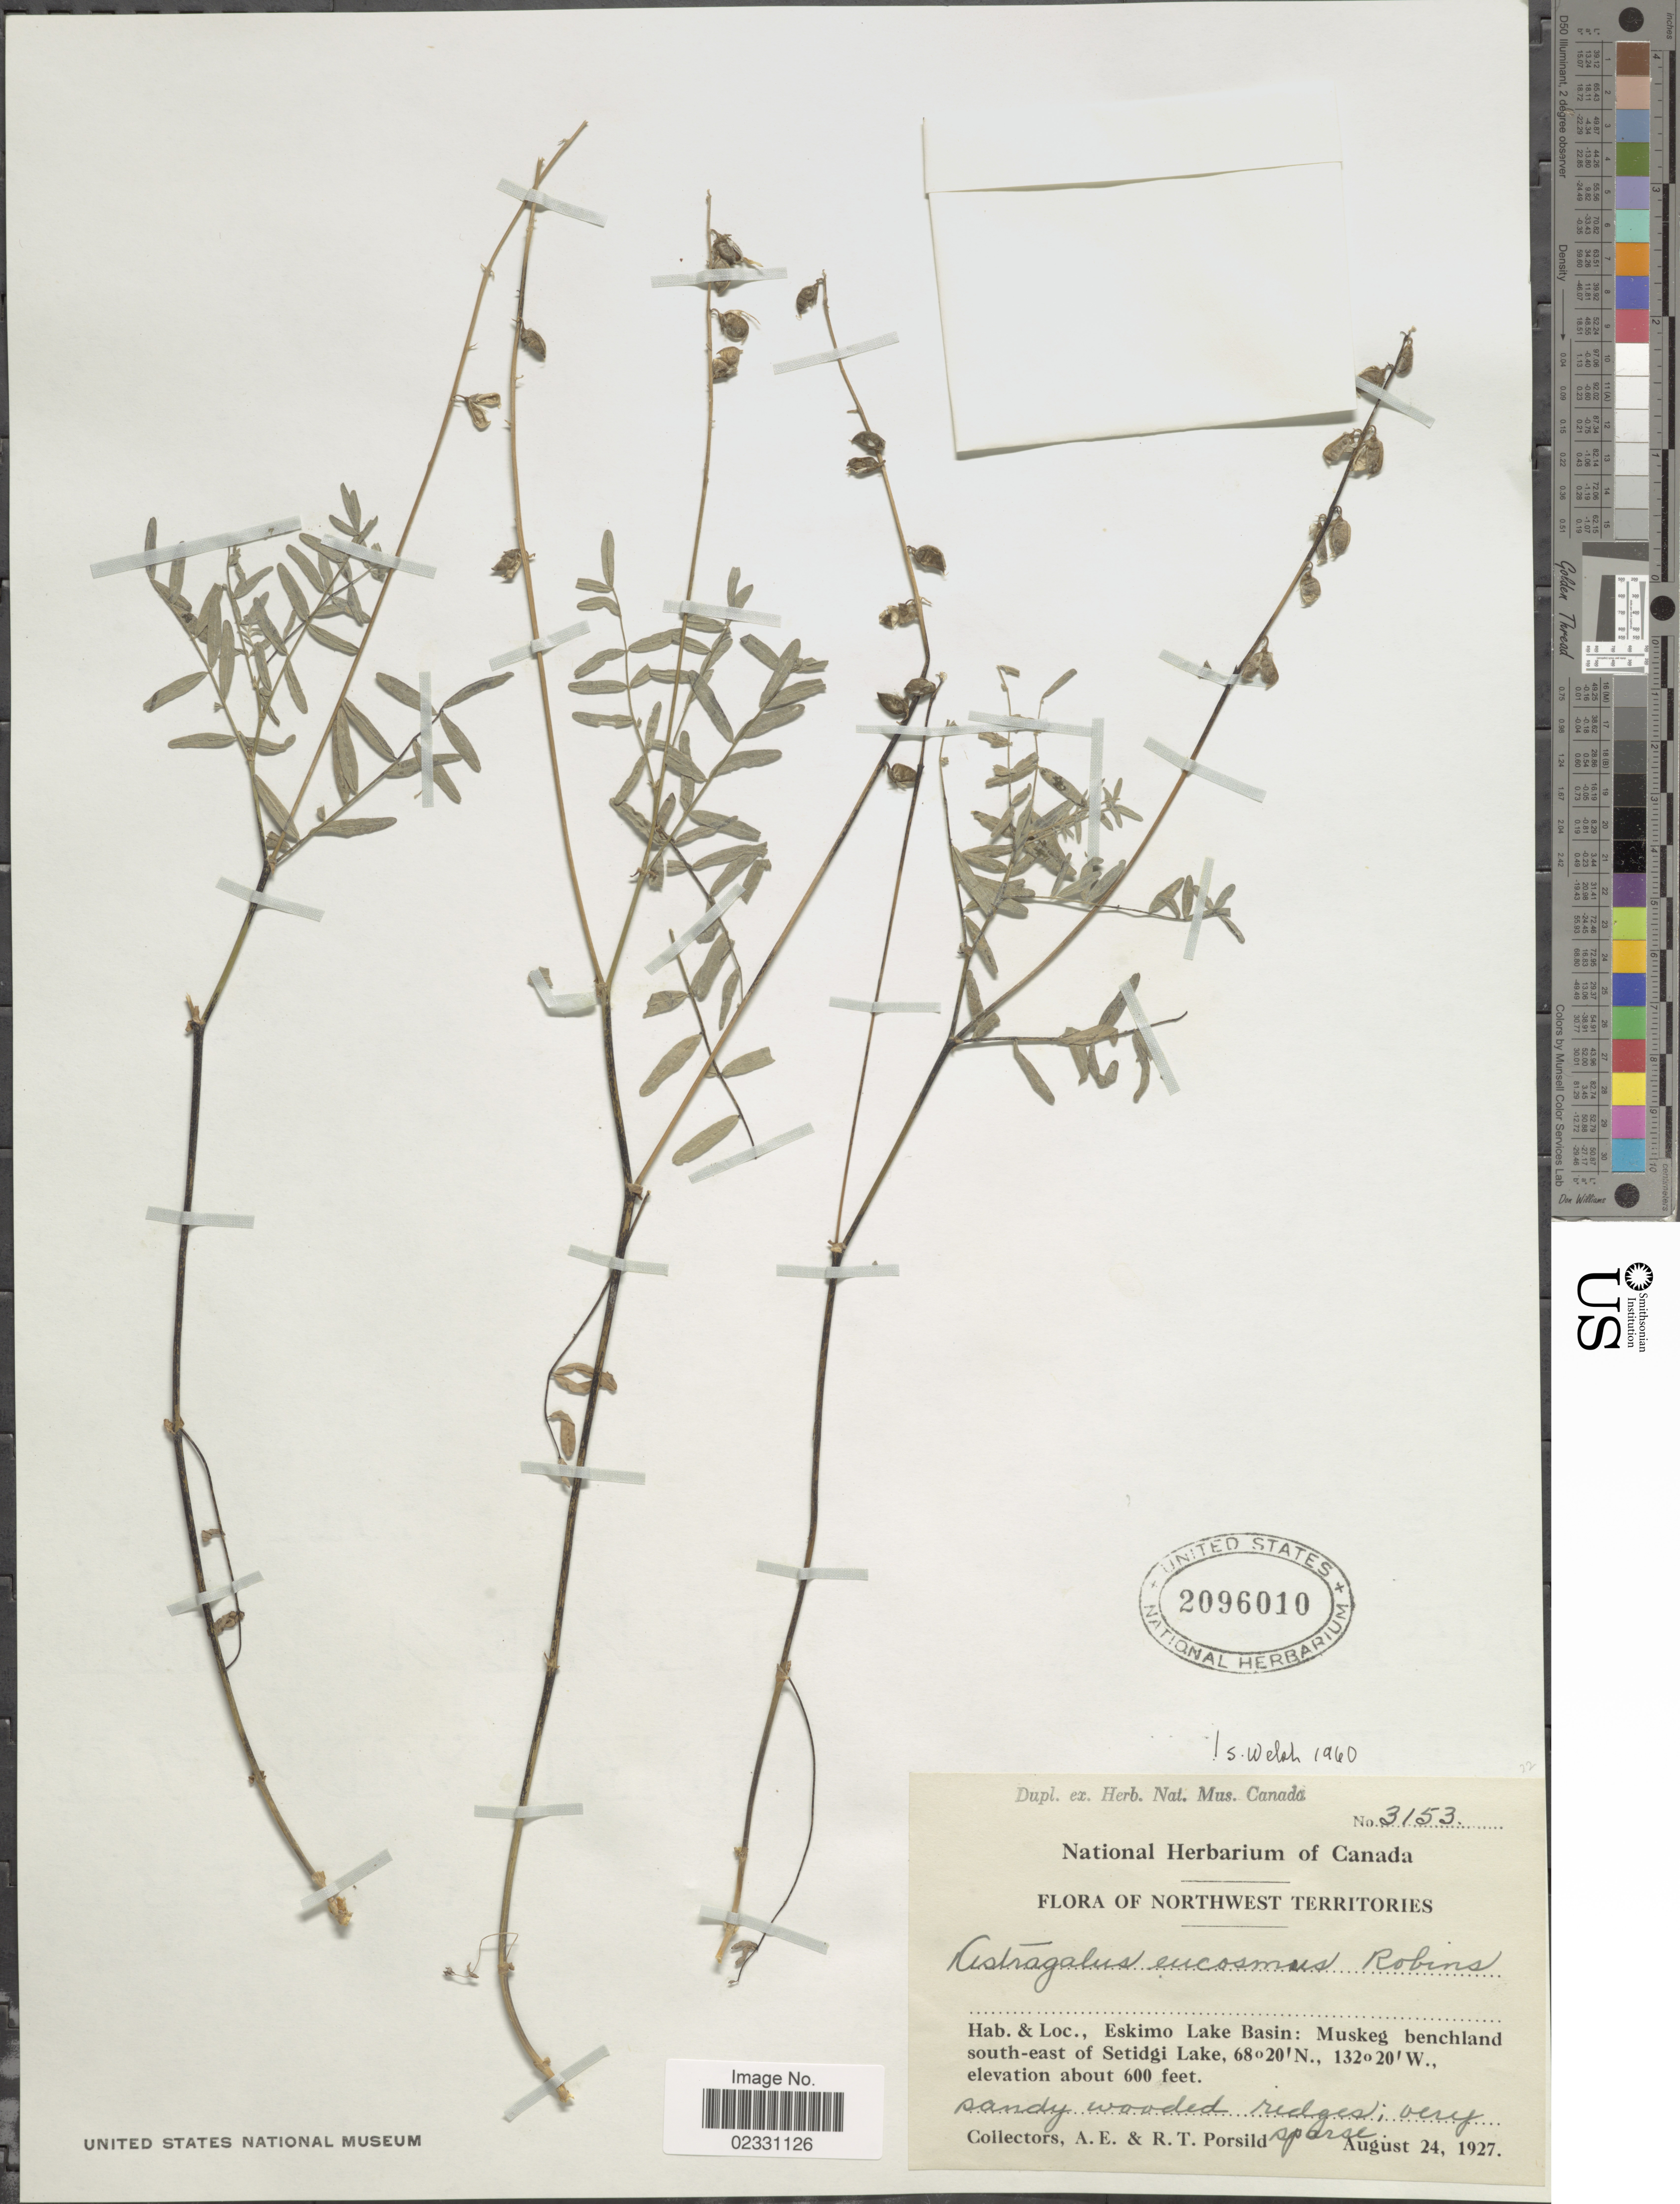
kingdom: Plantae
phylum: Tracheophyta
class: Magnoliopsida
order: Fabales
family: Fabaceae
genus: Astragalus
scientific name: Astragalus eucosmus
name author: B.L. Rob.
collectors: A. E. Porsild & R. T. Porsild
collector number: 3153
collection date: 1927-08-24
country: Canada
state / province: Northwest Territories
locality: Eskimo Lake Basin: Muskeg benchland south-east of Setidgi Lake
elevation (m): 183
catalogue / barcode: US 2096010